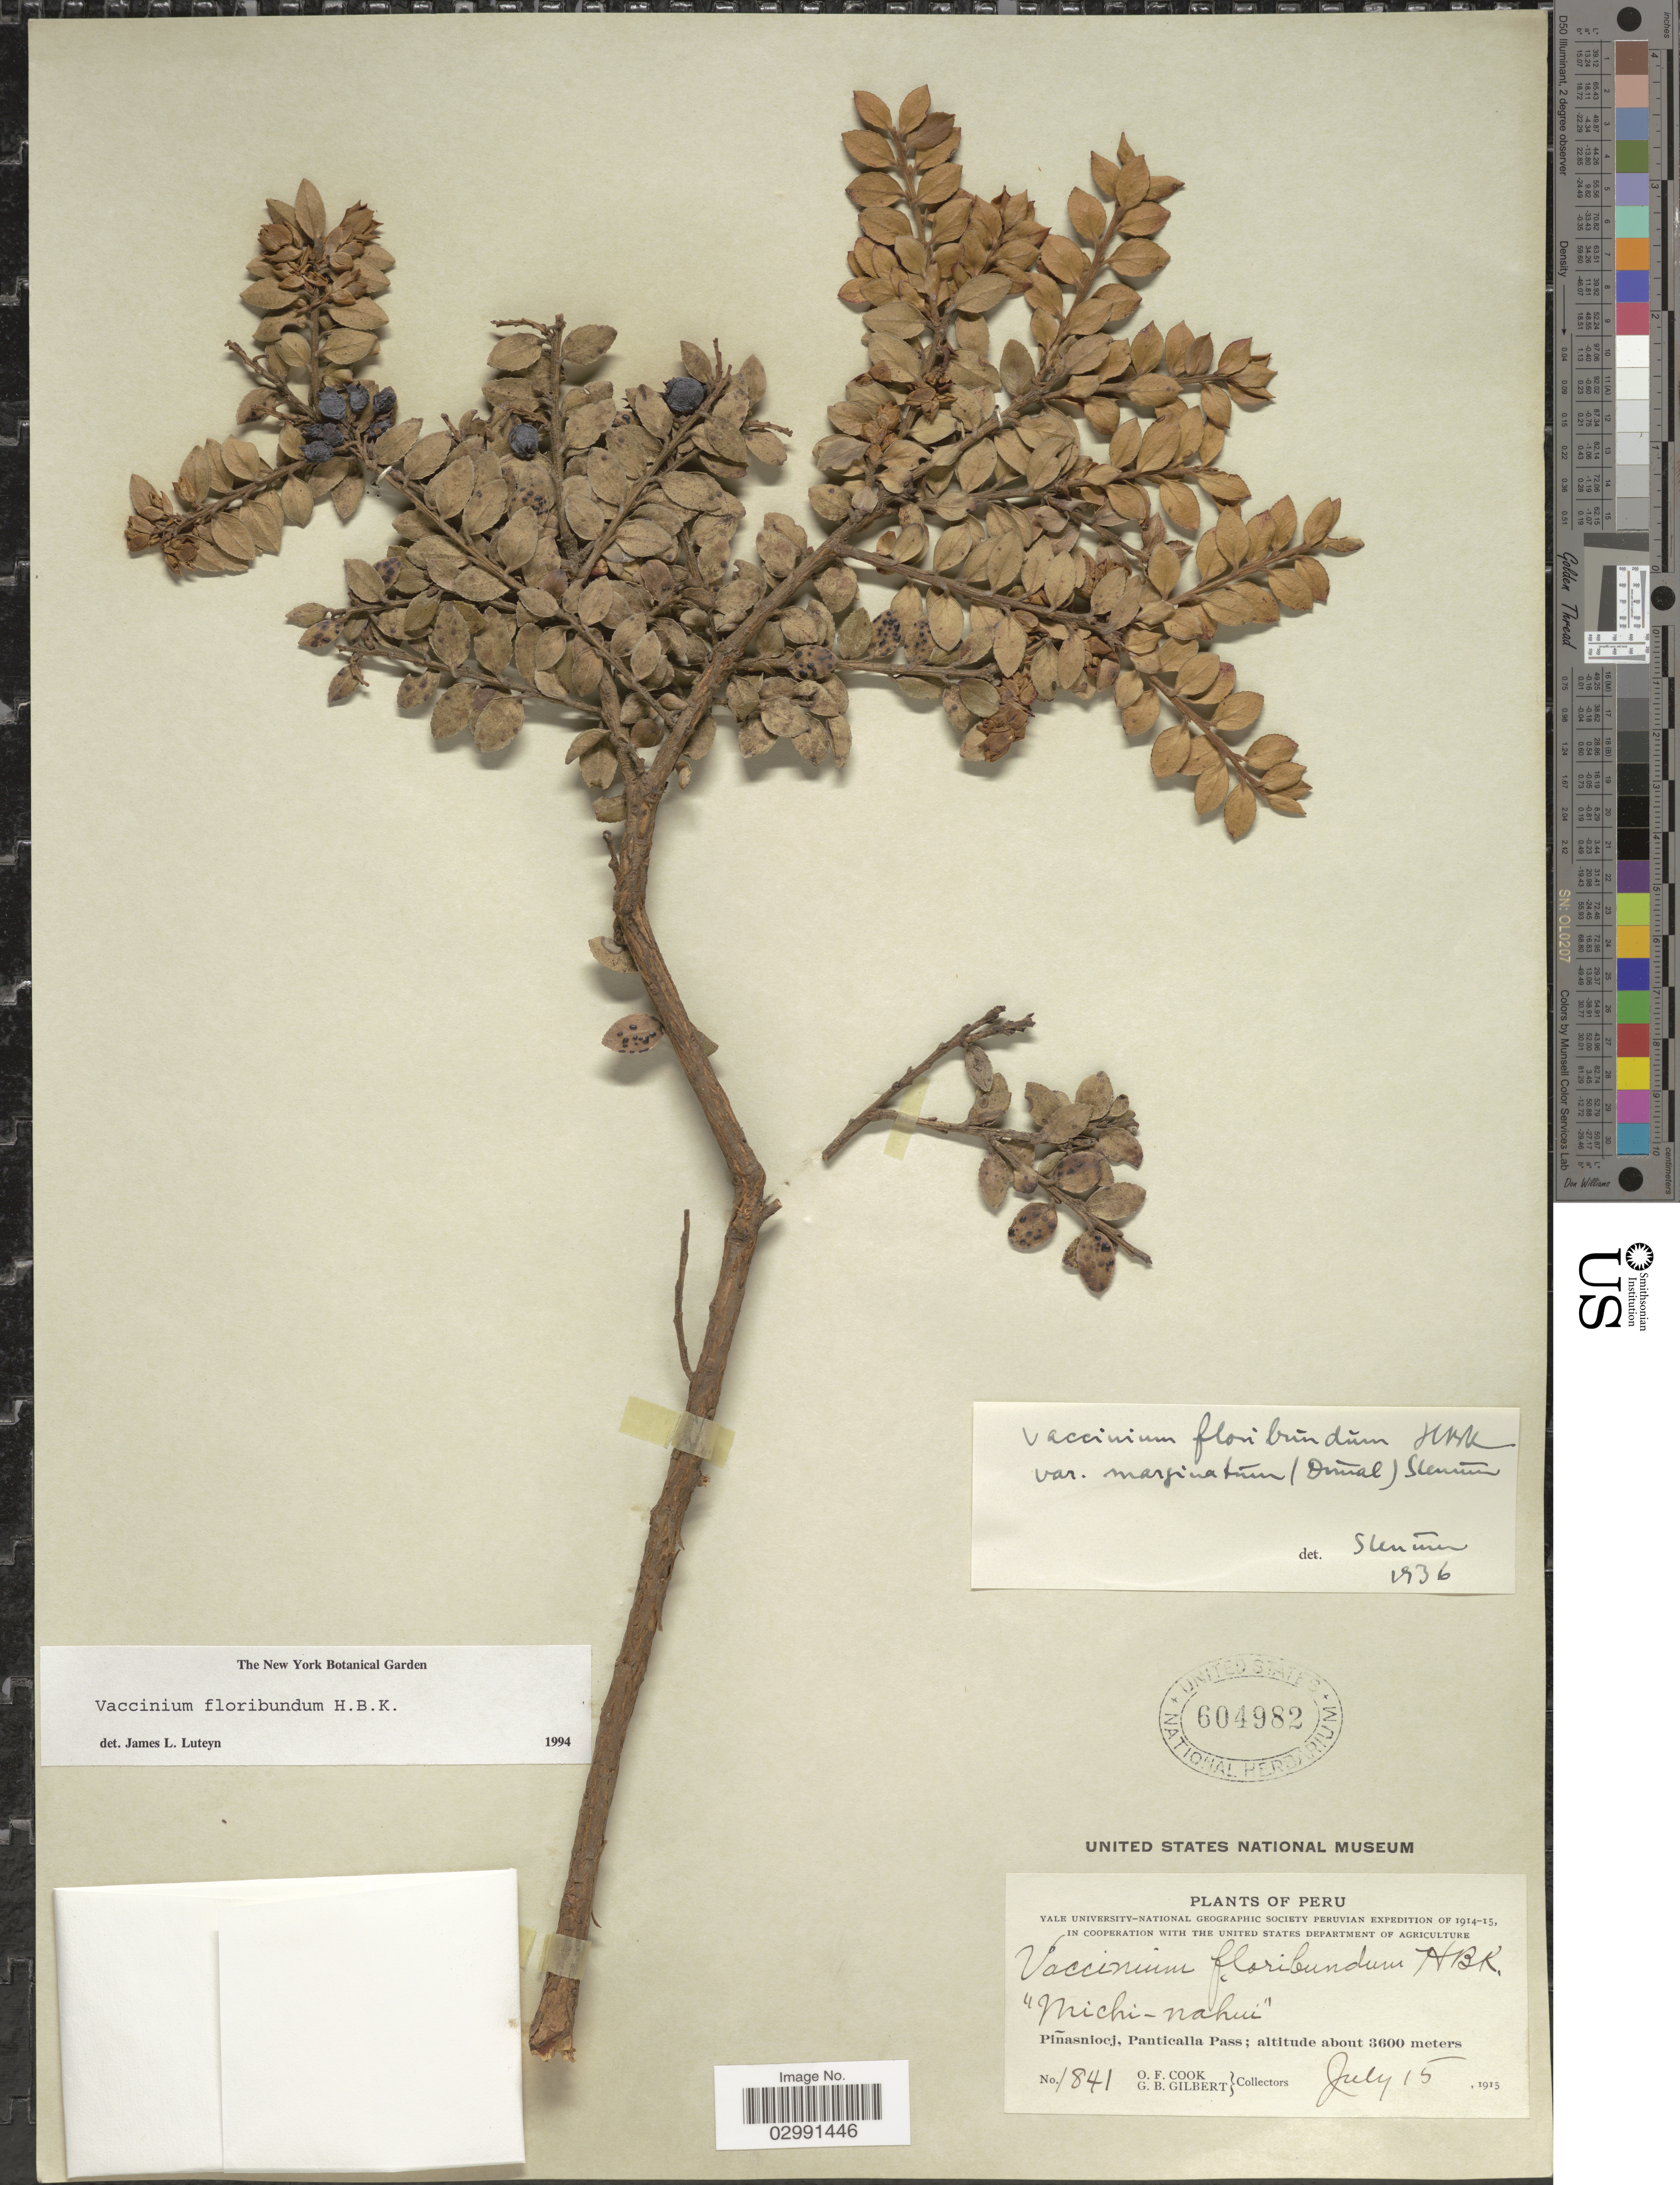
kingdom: Plantae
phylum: Tracheophyta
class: Magnoliopsida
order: Ericales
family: Ericaceae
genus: Vaccinium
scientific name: Vaccinium floribundum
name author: Kunth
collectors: O. F. Cook & G. B. Gilbert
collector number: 1841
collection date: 1915-07-15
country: Peru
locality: Piñasniocj, Panticalla Pass.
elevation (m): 3600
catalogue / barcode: US 604982